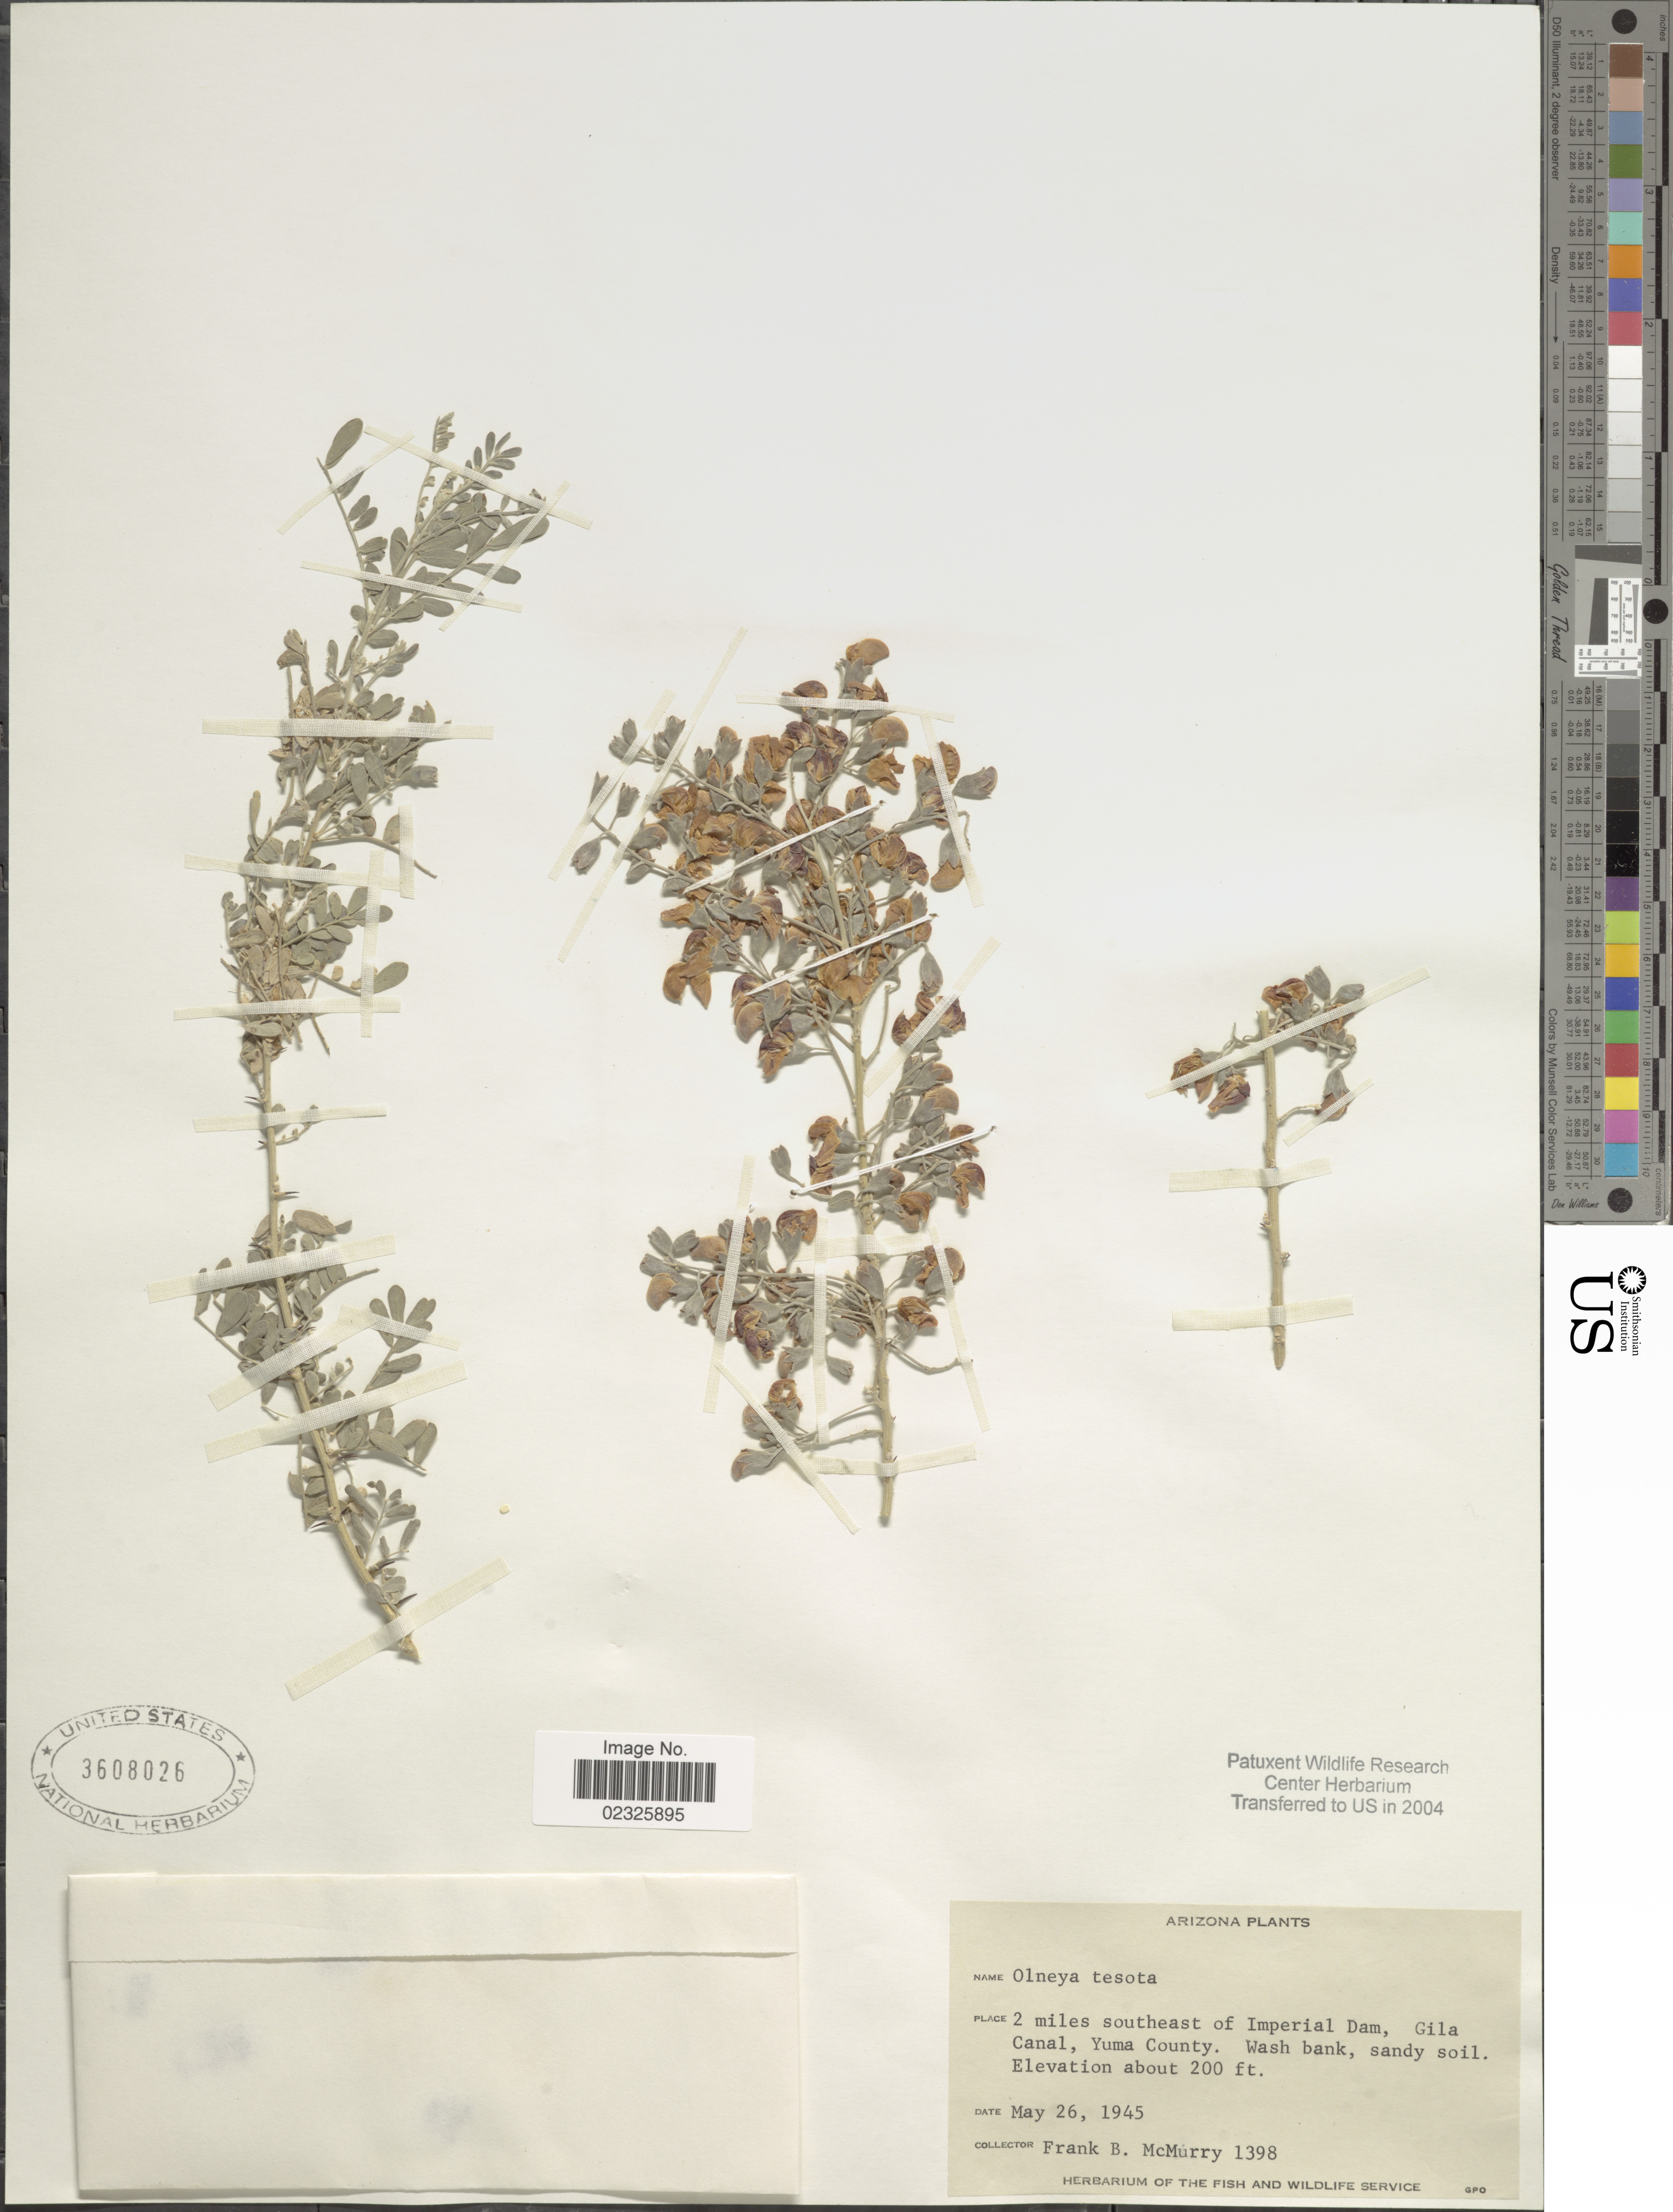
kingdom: Plantae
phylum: Tracheophyta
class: Magnoliopsida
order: Fabales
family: Fabaceae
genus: Olneya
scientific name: Olneya tesota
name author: A. Gray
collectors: F. B. McMurry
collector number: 1398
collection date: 1945-05-26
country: United States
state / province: Arizona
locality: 2 miles southeast of Imperial Dam, Gila Canal, Yuma County, wash bank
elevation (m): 61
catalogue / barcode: US 3608026